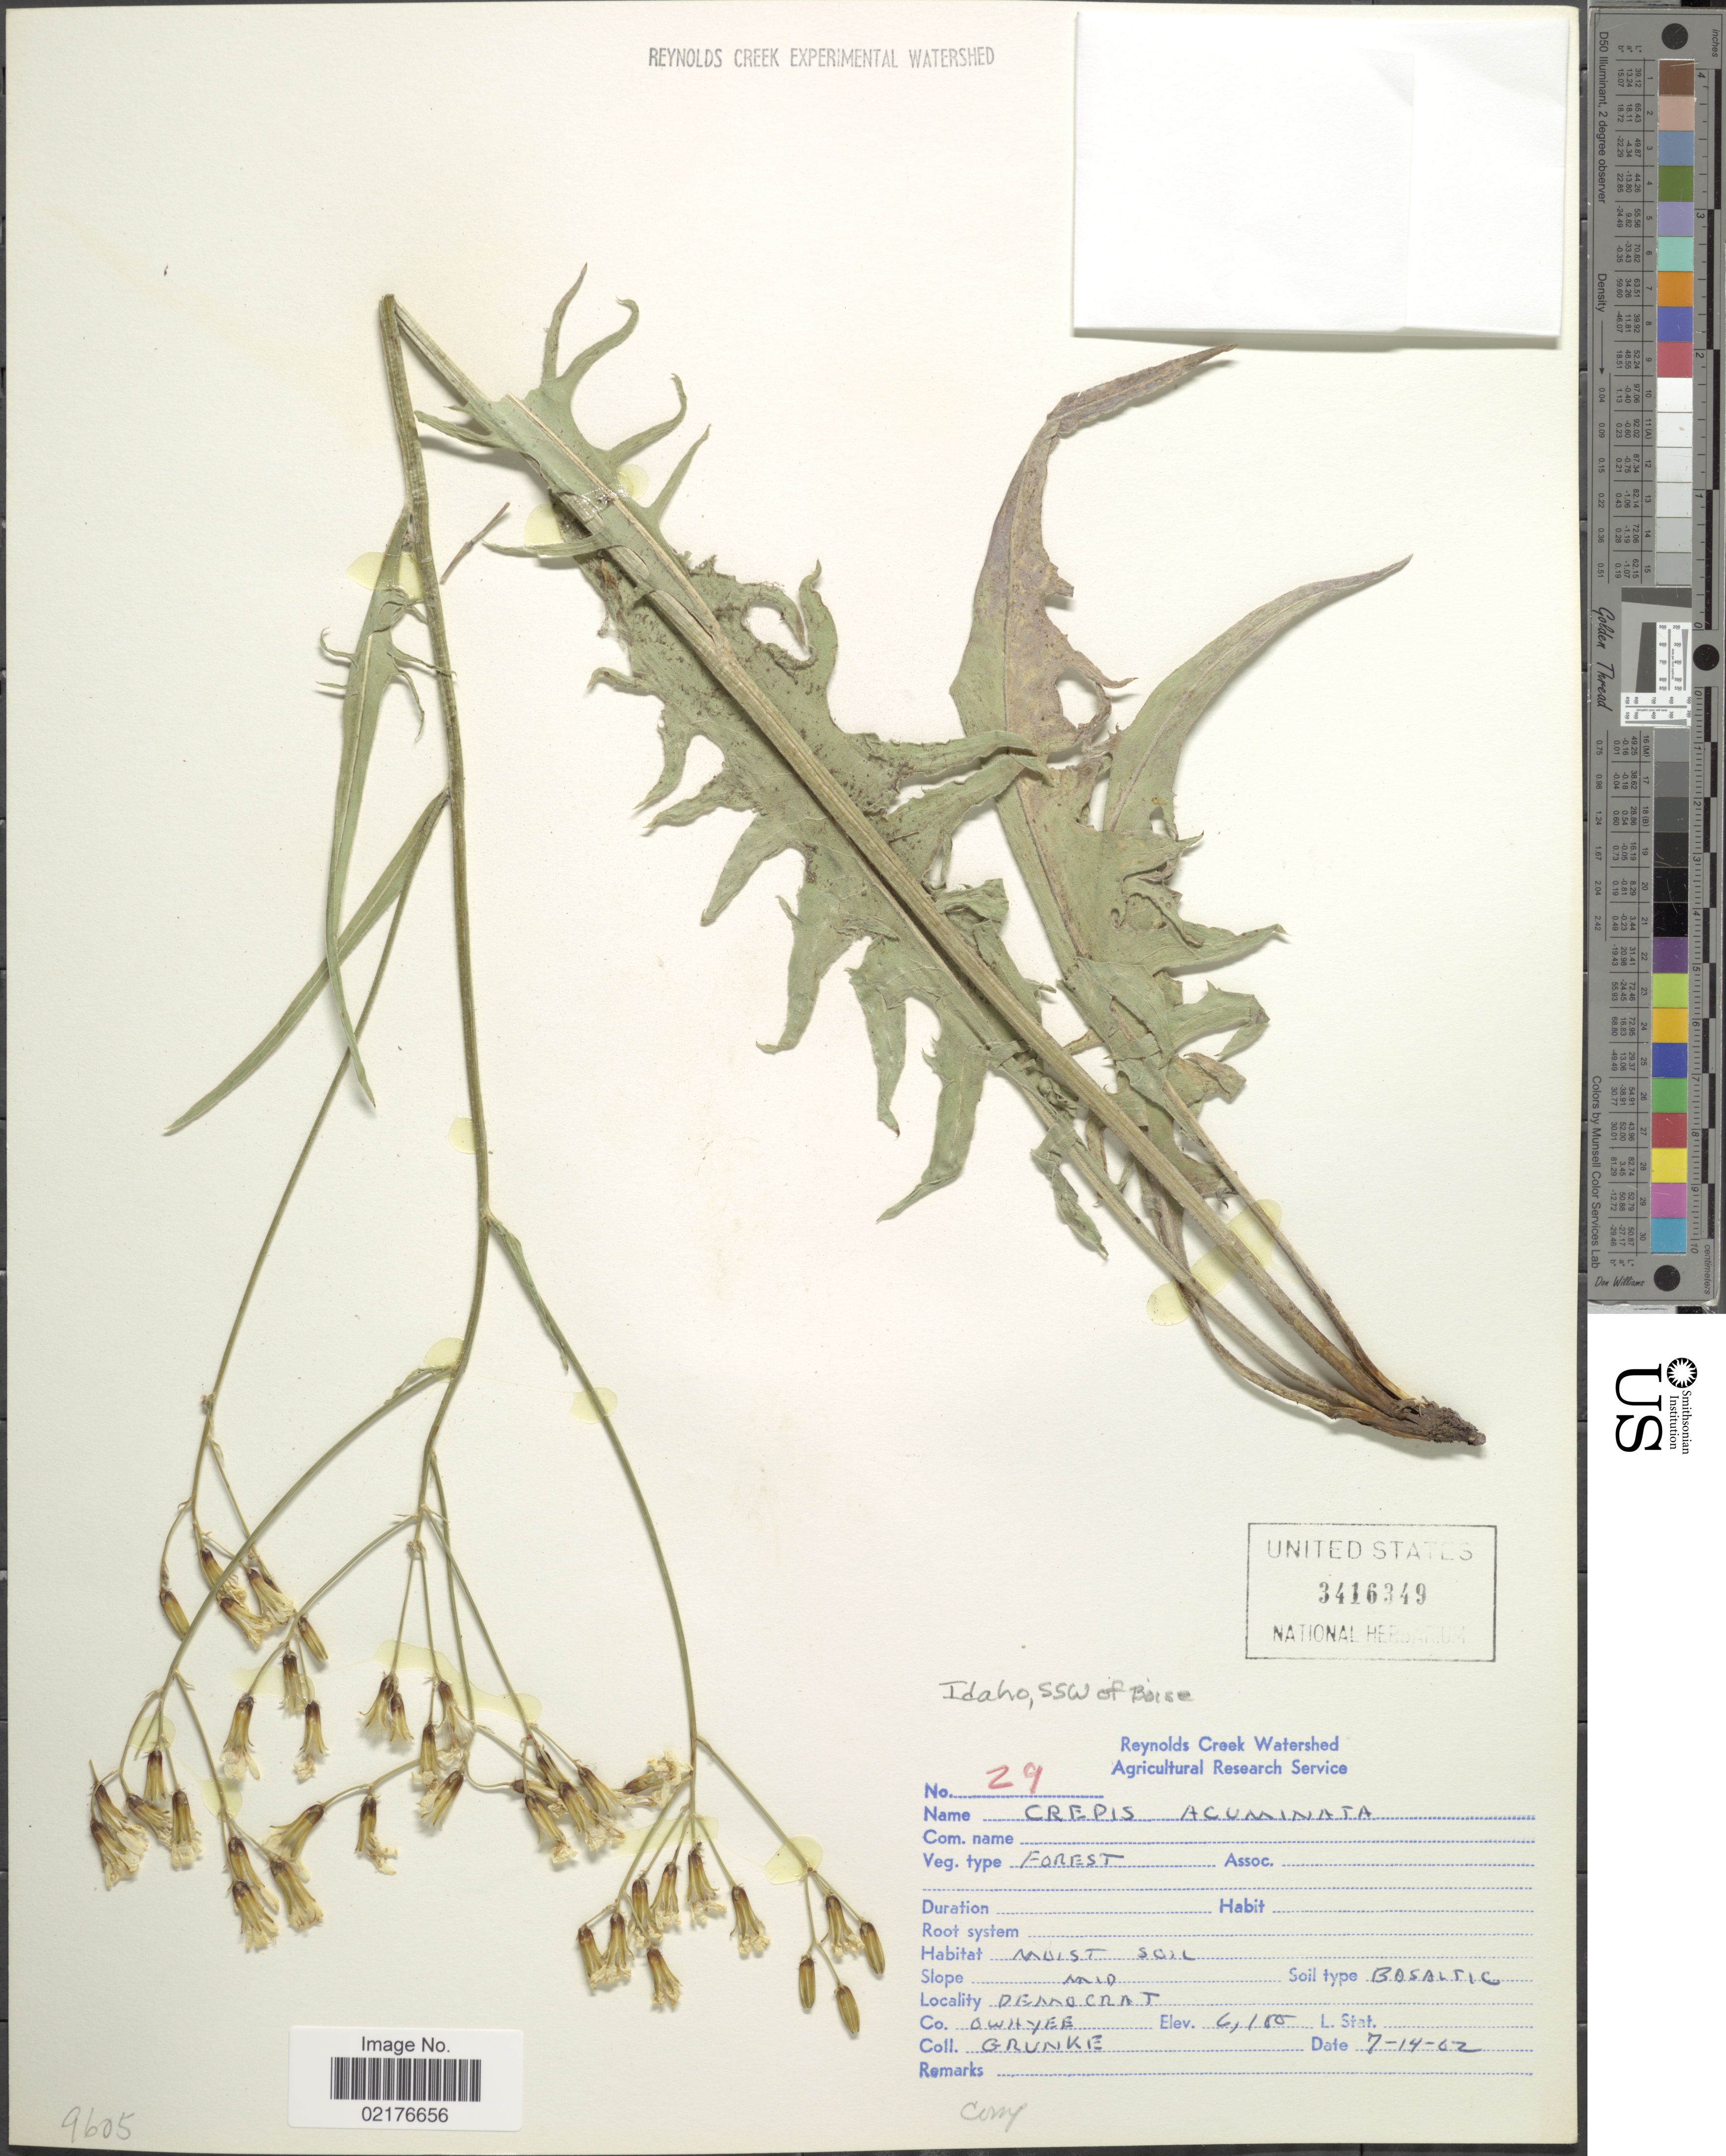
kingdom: Plantae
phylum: Tracheophyta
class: Magnoliopsida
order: Asterales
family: Asteraceae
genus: Crepis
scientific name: Crepis acuminata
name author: Nutt.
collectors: Grunke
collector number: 29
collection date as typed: Transcribed d/m/y: 14/7/02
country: United States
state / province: Idaho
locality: Reynolds Creek Watershed, Denno Crat, Owhyee Co.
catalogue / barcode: US 3416349